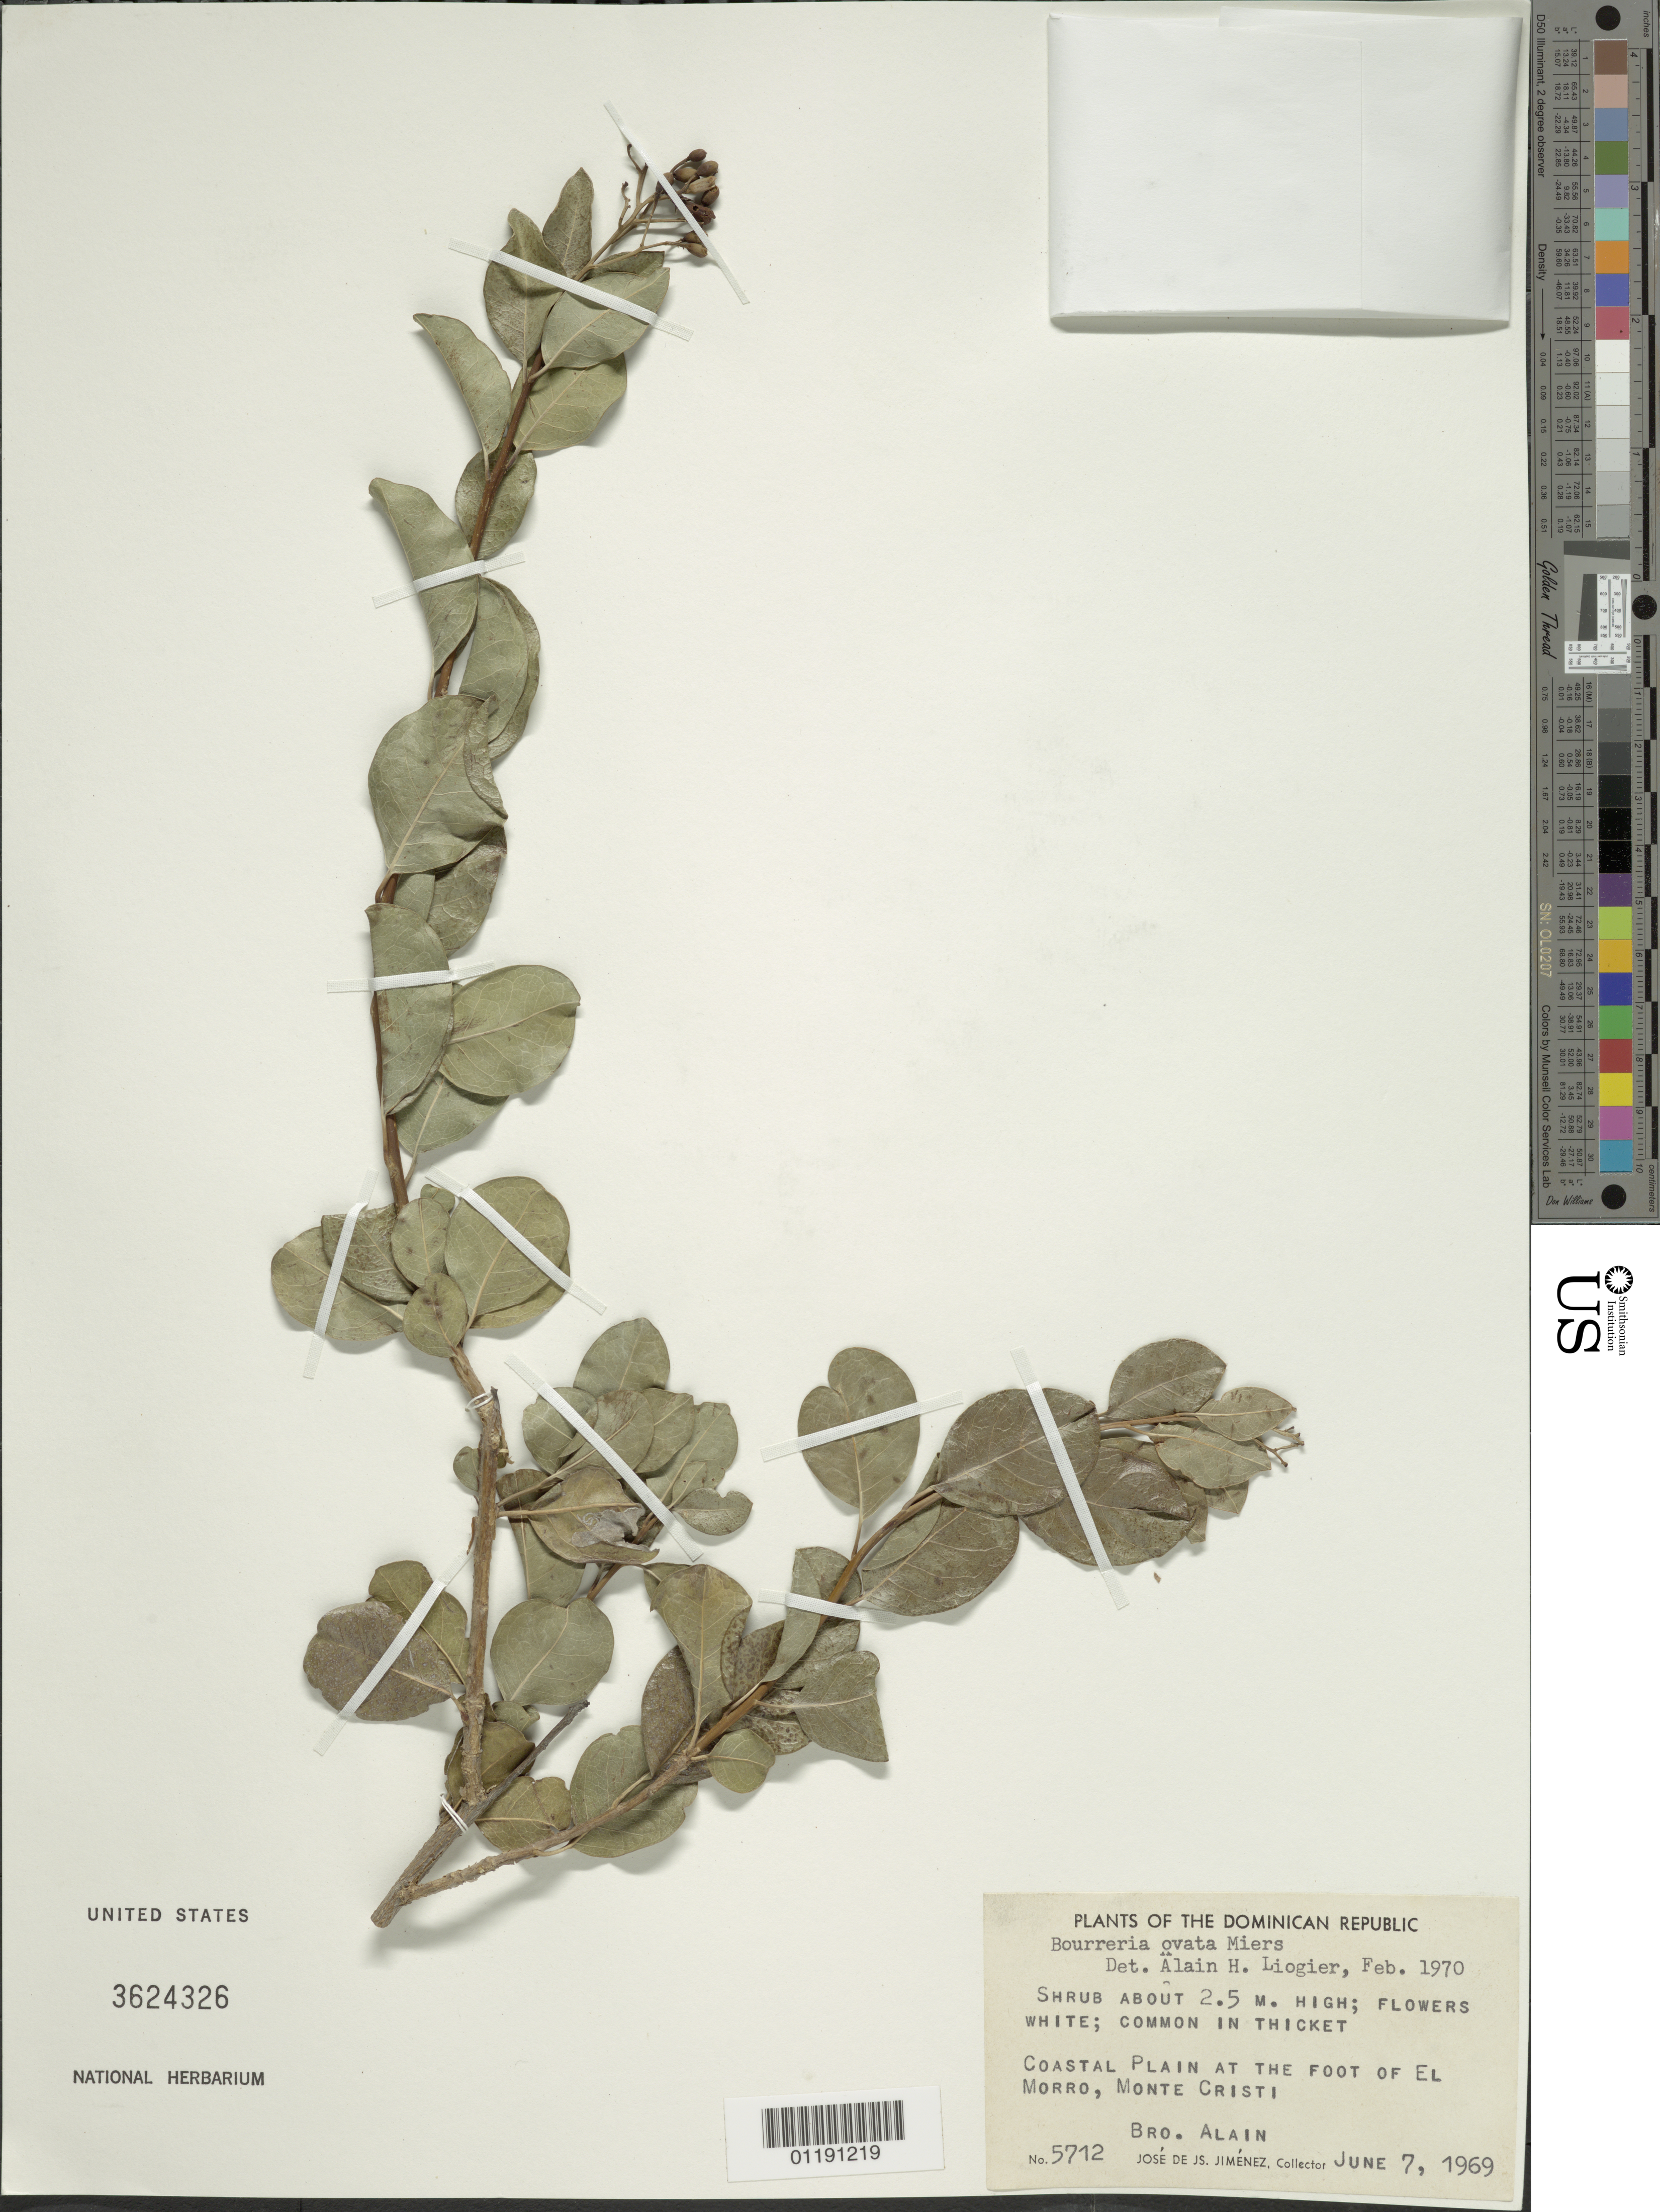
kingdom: Plantae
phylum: Tracheophyta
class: Magnoliopsida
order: Boraginales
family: Ehretiaceae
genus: Bourreria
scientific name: Bourreria ovata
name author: Miers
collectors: A. H. Liogier & J. J. Jiménez Almonte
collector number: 5712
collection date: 1969-06-07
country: Dominican Republic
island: Hispaniola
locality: Coastal plain at the foot of El Morro, Monte Cristi.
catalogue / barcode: US 3624326